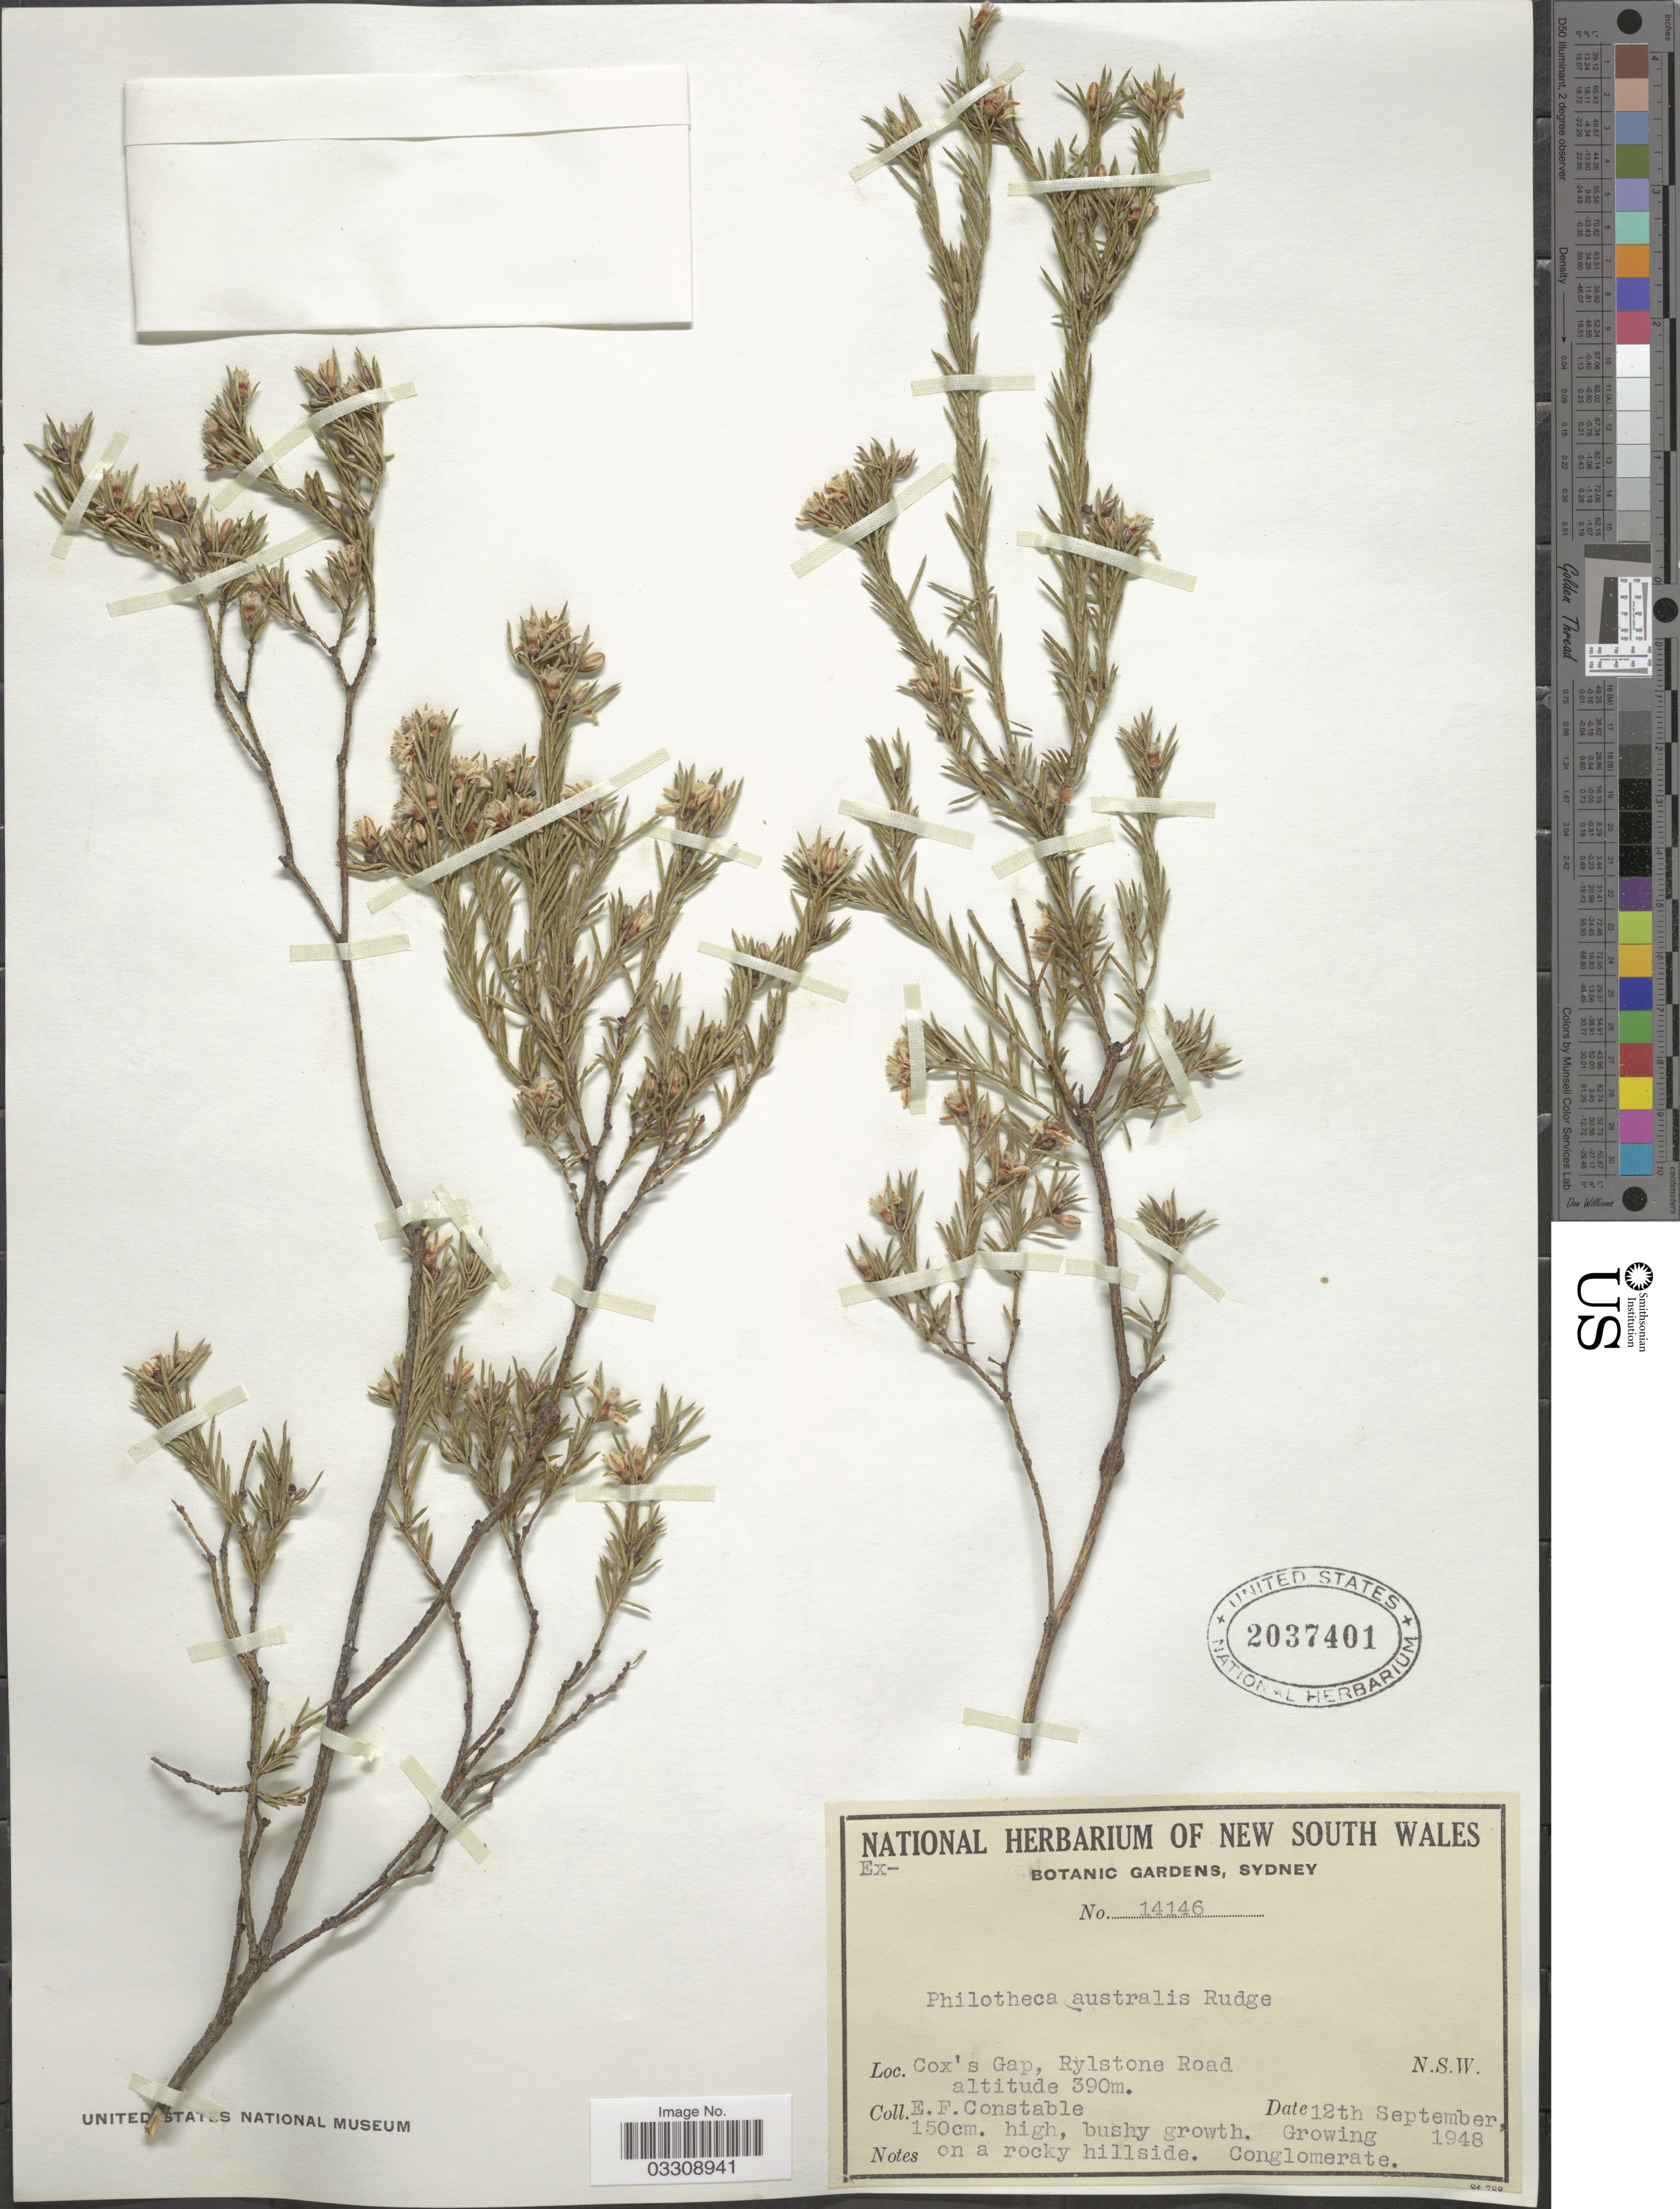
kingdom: Plantae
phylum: Tracheophyta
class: Magnoliopsida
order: Sapindales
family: Rutaceae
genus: Philotheca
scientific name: Philotheca australis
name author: Rudge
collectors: E. F. Constable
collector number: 14146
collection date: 1948-09-12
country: Australia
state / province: New South Wales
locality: Cox's Gap, Rylstone Road.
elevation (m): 390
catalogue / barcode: US 2037401